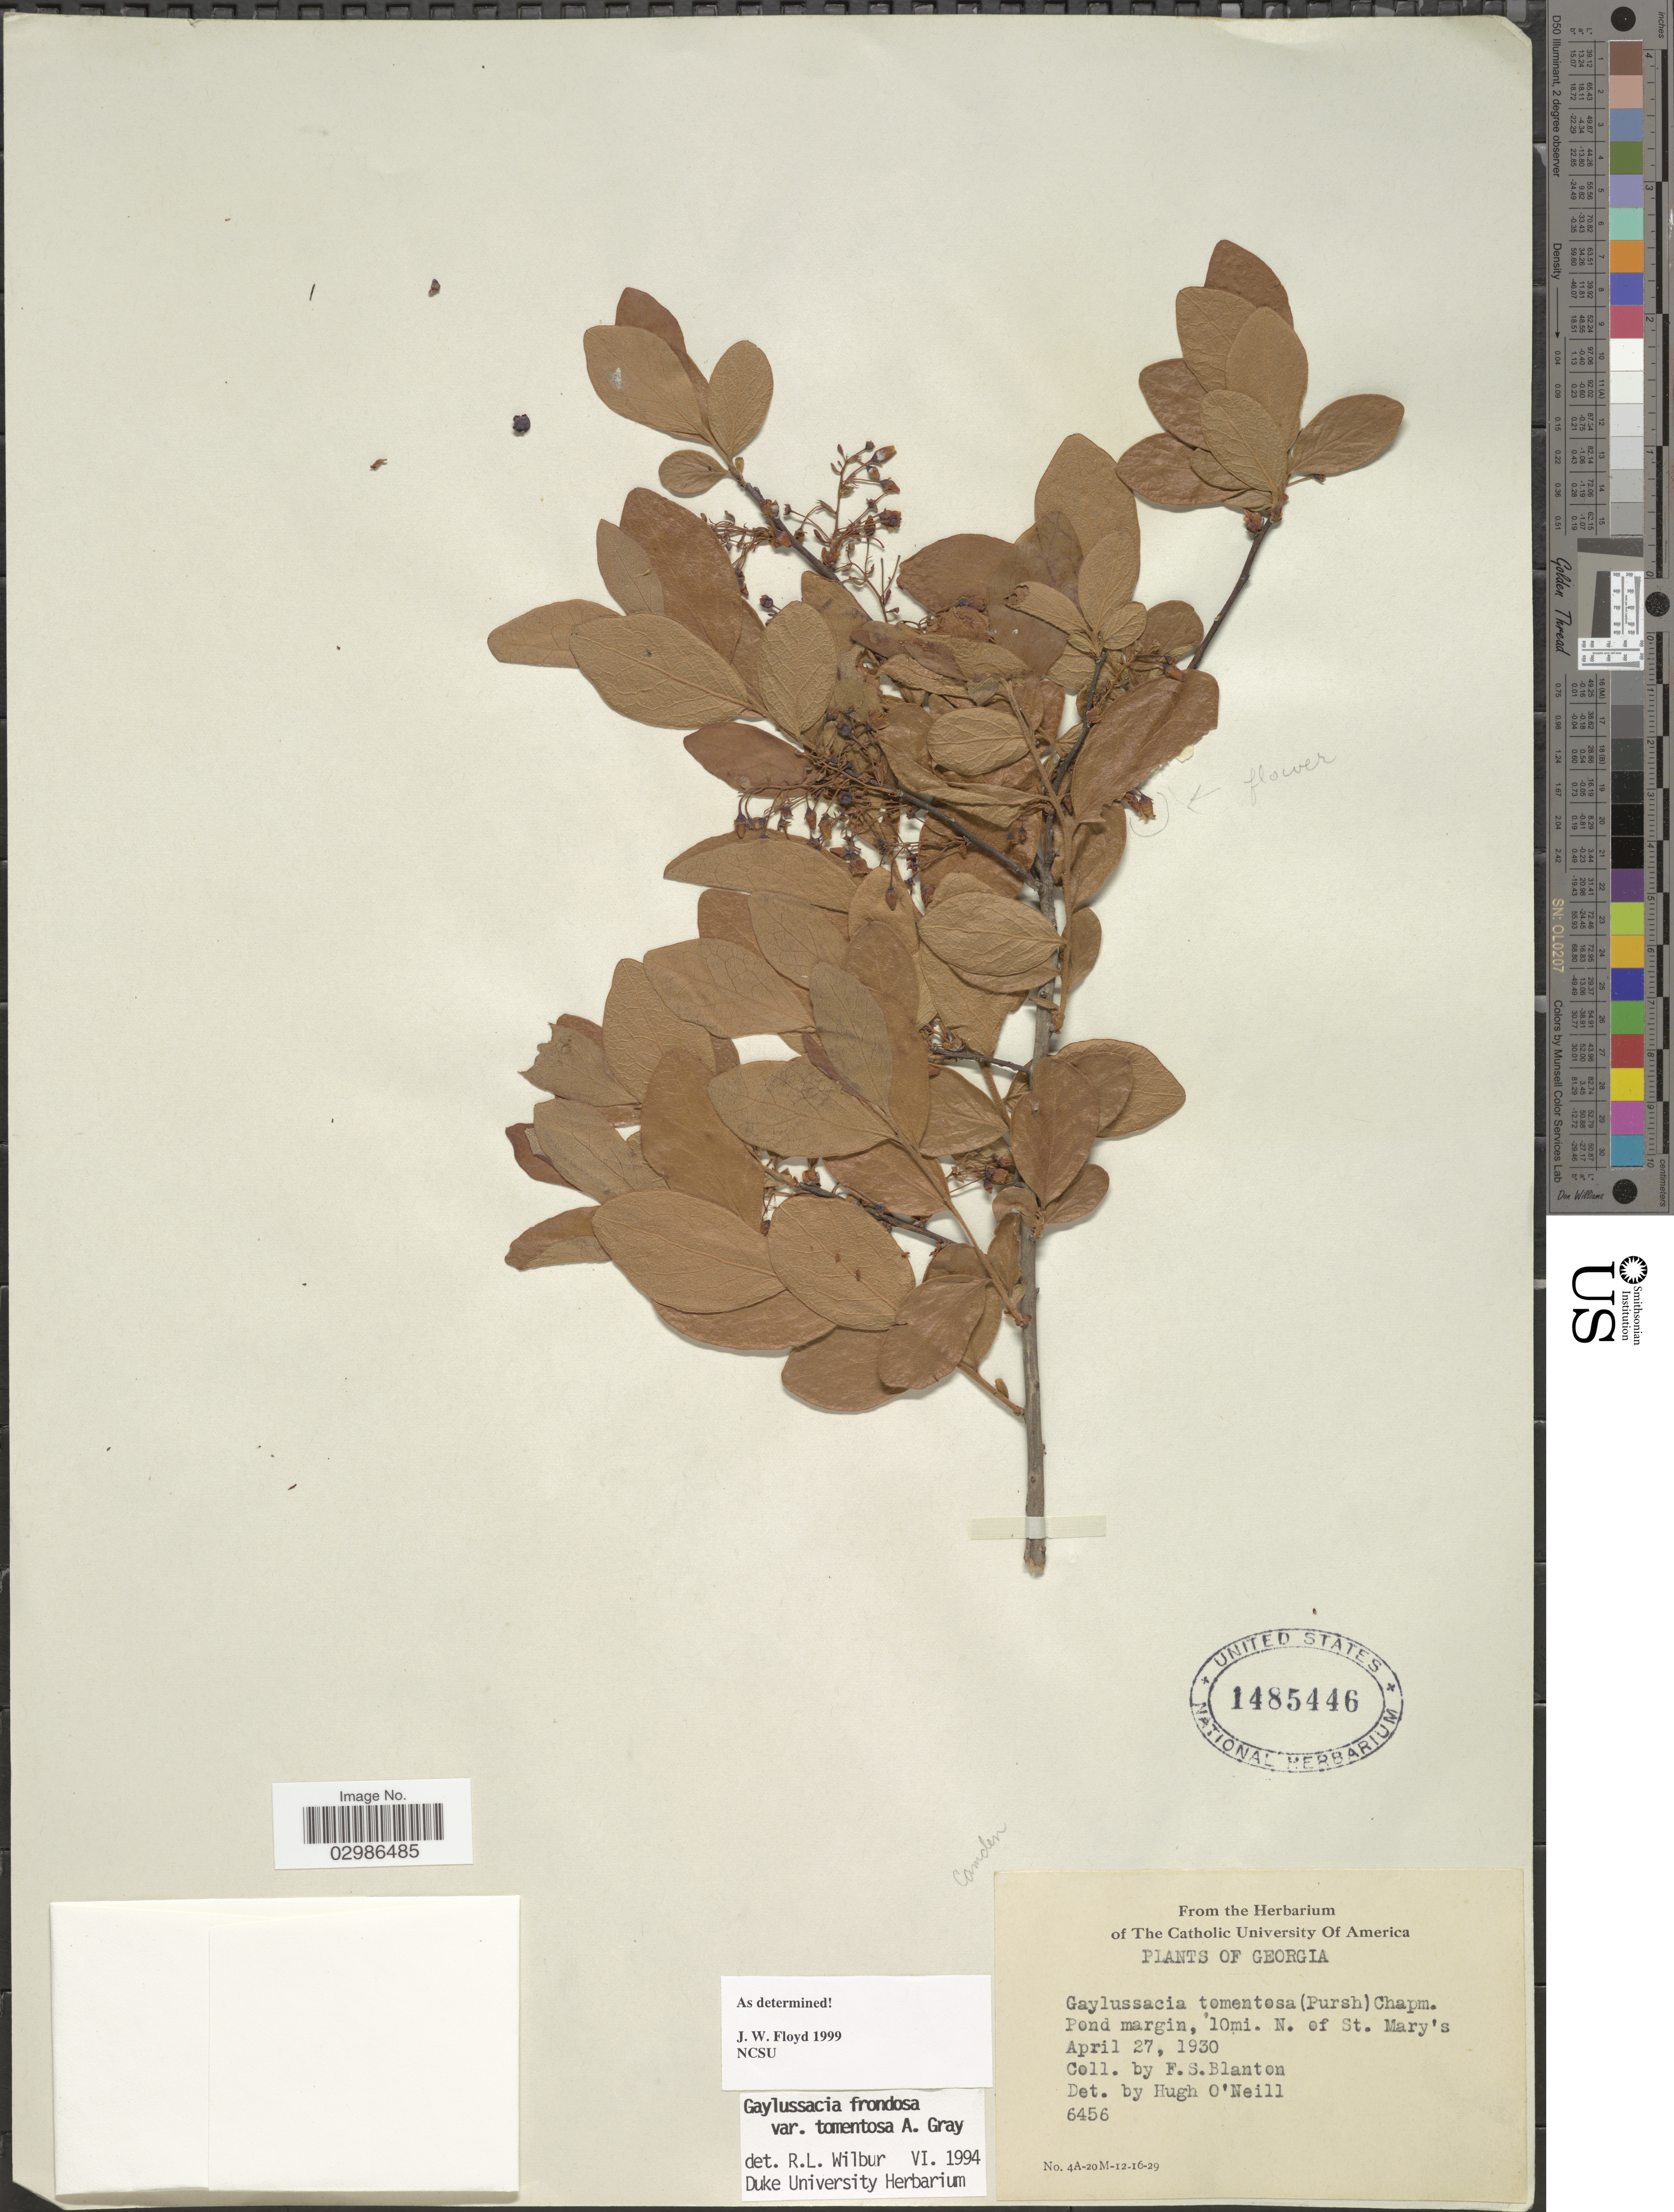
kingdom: Plantae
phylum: Tracheophyta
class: Magnoliopsida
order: Ericales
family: Ericaceae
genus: Gaylussacia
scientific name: Gaylussacia frondosa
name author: (L.) Torr. & A. Gray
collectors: F. S. Blanton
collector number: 6546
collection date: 1930-04-27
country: United States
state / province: Georgia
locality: Pond margin, 10mi. N. of St. Mary's. Camden.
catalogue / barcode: US 1485446